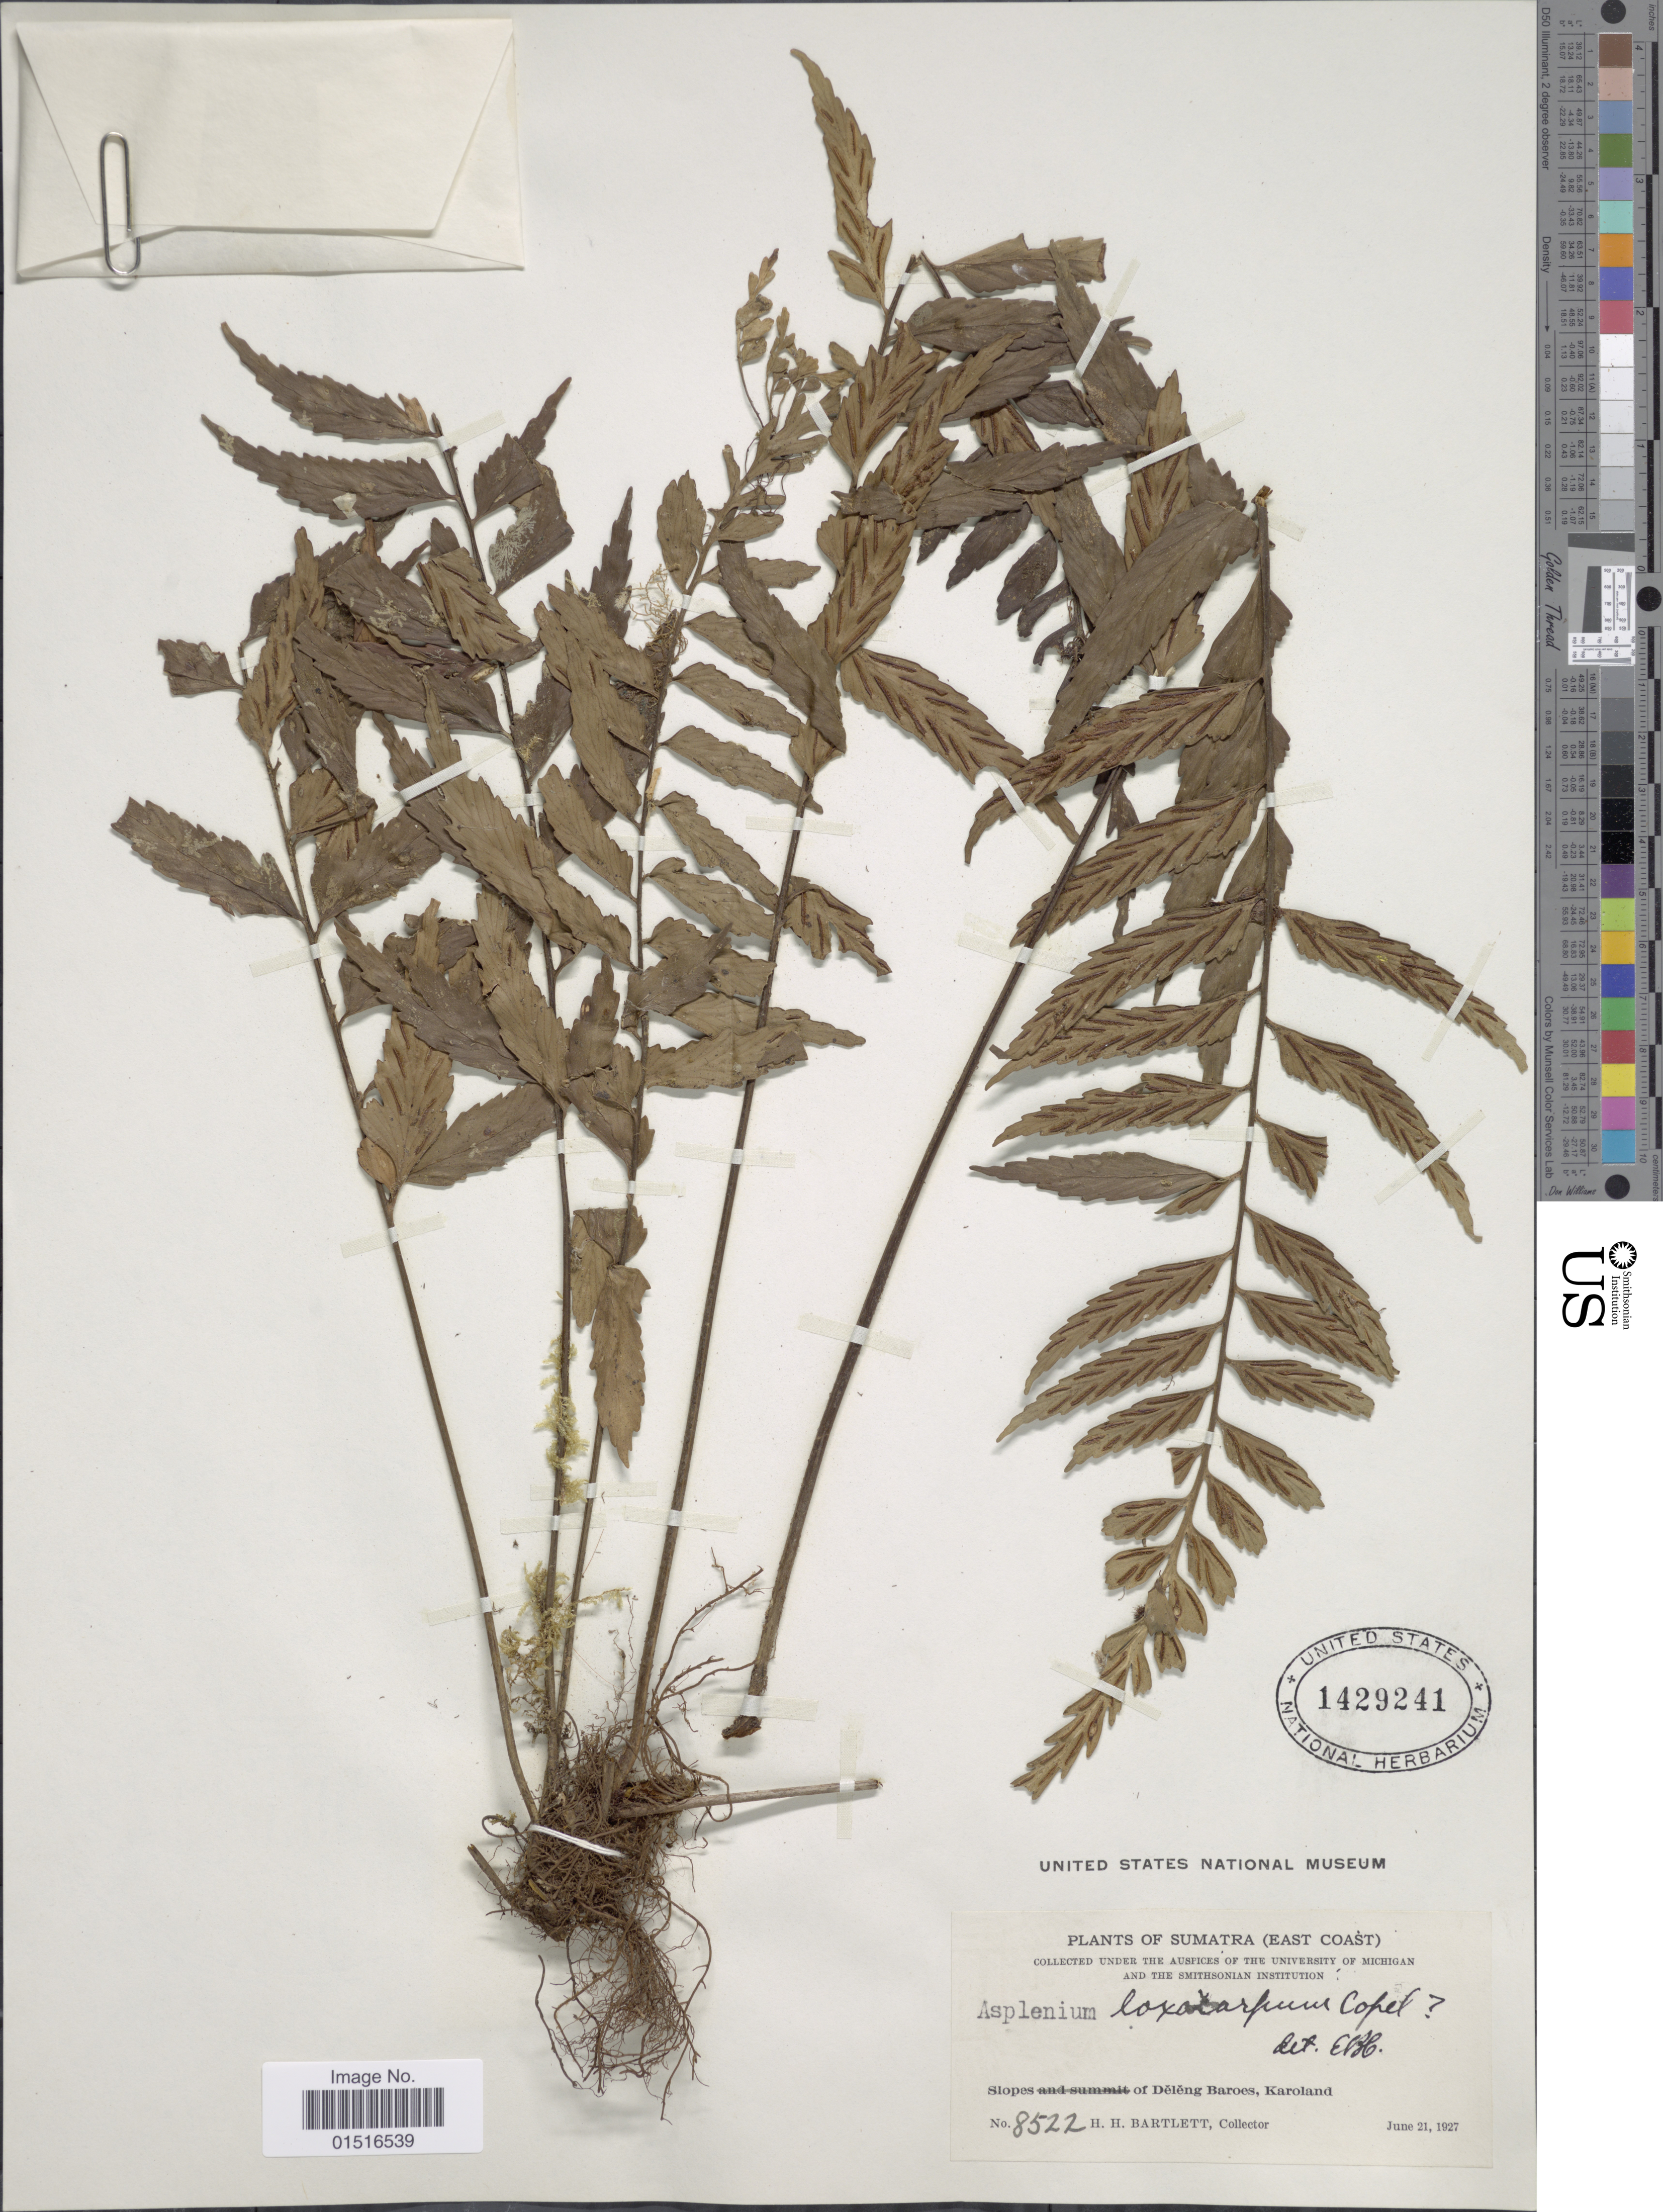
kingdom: Plantae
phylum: Tracheophyta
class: Polypodiopsida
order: Polypodiales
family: Aspleniaceae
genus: Asplenium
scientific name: Asplenium loxocarpum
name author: Copel.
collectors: H. H. Bartlett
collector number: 8522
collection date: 1927-06-21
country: Indonesia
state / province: Sumatra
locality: Sumatra (East Coast), Slopes of Deleng Baroes, Karoland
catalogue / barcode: US 1429241